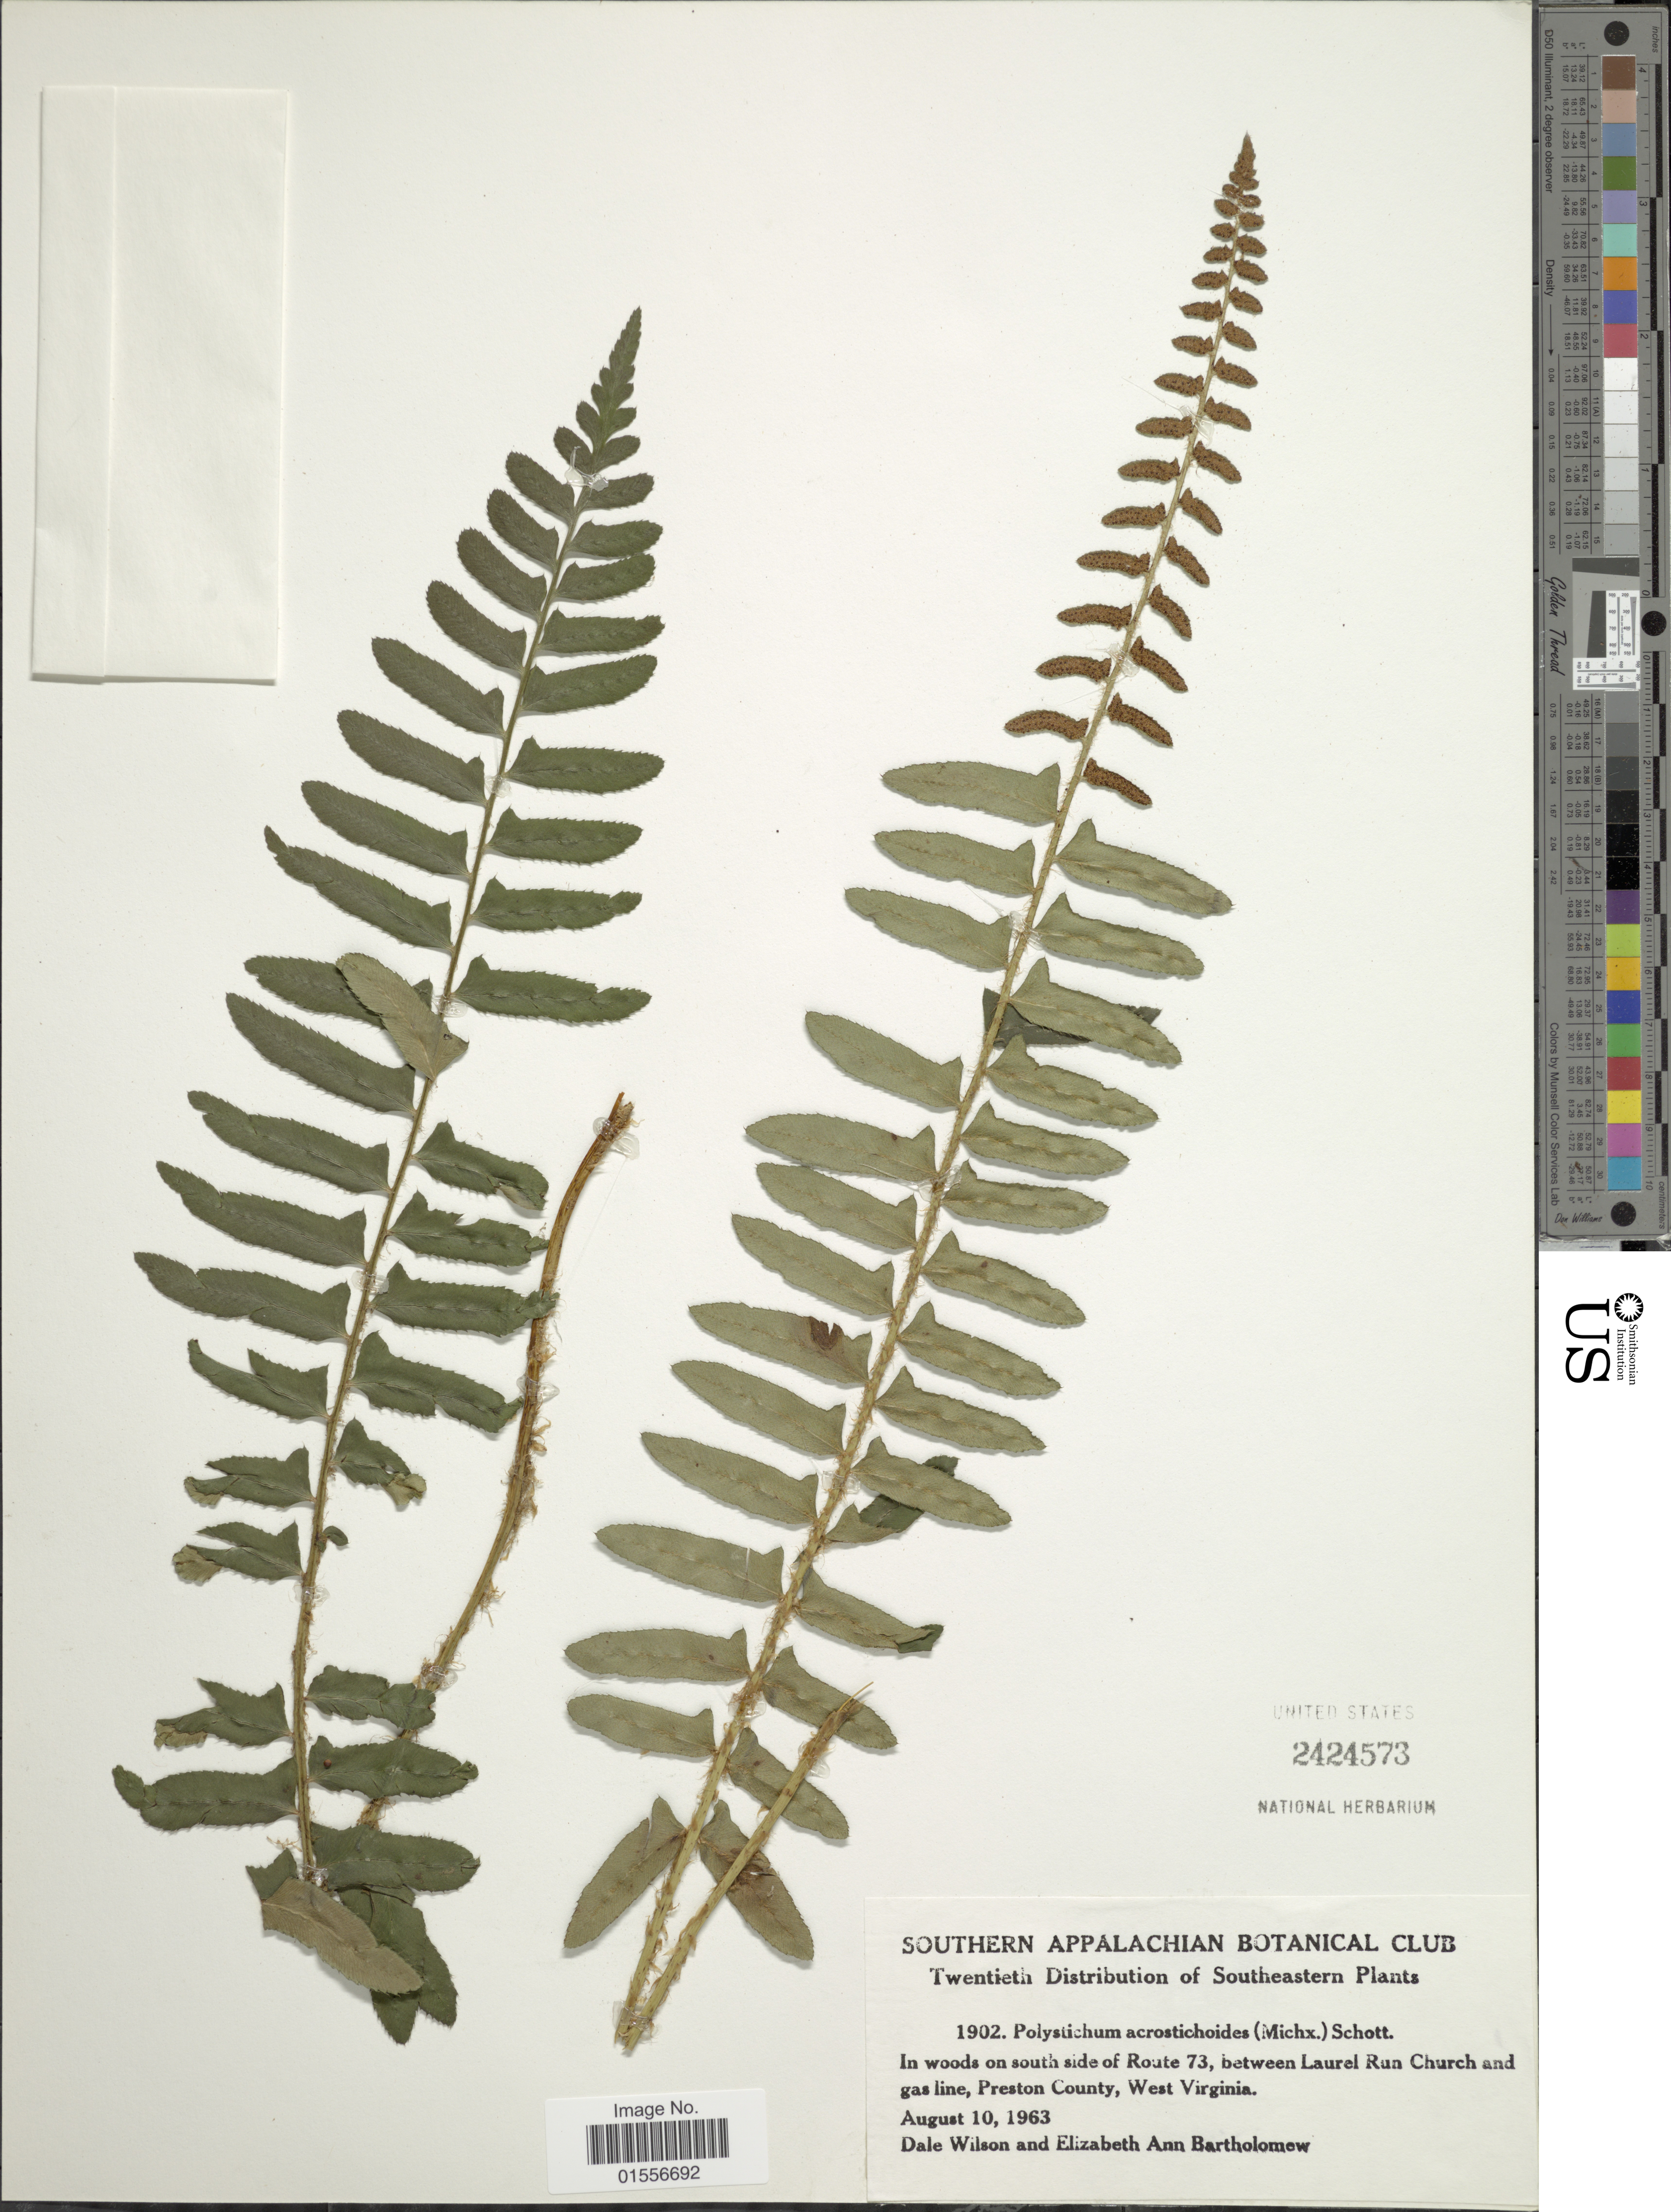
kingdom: Plantae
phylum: Tracheophyta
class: Polypodiopsida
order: Polypodiales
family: Dryopteridaceae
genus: Polystichum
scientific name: Polystichum acrostichoides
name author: (Michx.) Schott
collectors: D. Wilson & E. Bartholomew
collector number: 1902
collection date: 1963-08-10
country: United States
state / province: West Virginia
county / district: Preston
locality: In woods on south side of Route 73, between Laurel Run Church and gas line, Preston County.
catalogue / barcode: US 2424573